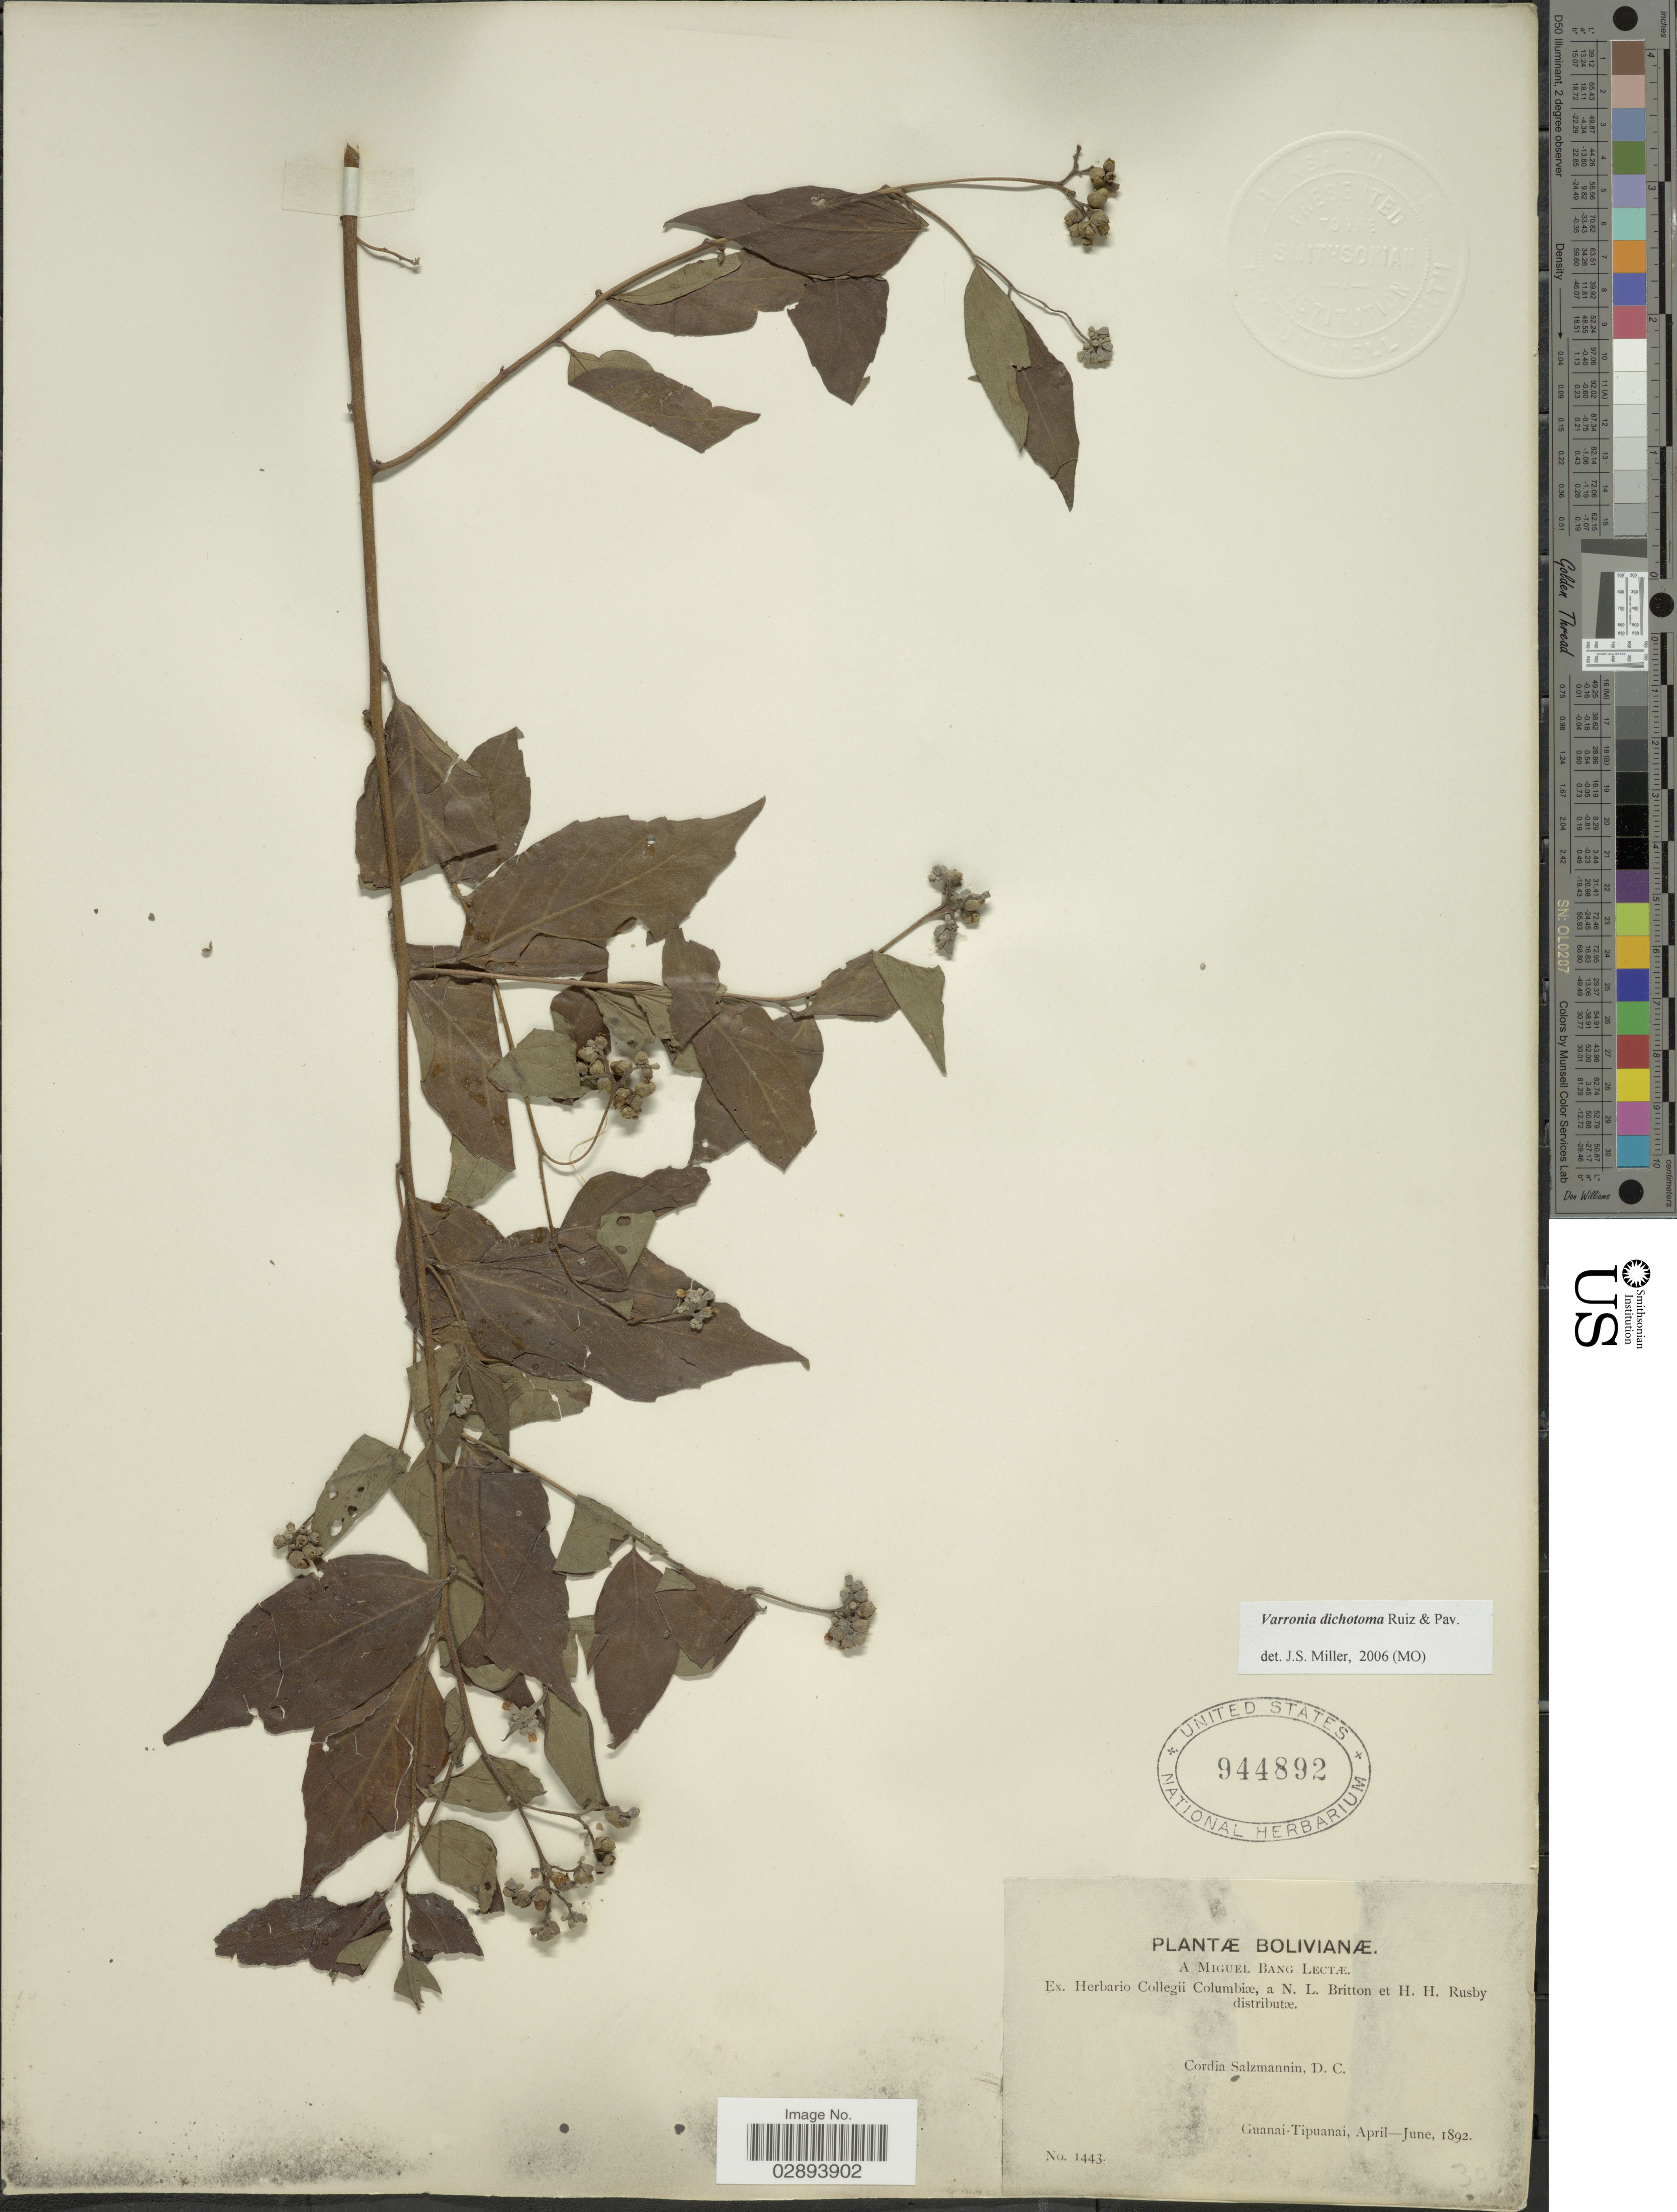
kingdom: Plantae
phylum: Tracheophyta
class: Magnoliopsida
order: Boraginales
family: Cordiaceae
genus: Varronia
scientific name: Varronia dichotoma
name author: Ruiz & Pav.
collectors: M. Bang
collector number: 1443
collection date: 1892-04/1892-06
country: Bolivia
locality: Guanai-Tipuani.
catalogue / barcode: US 944892